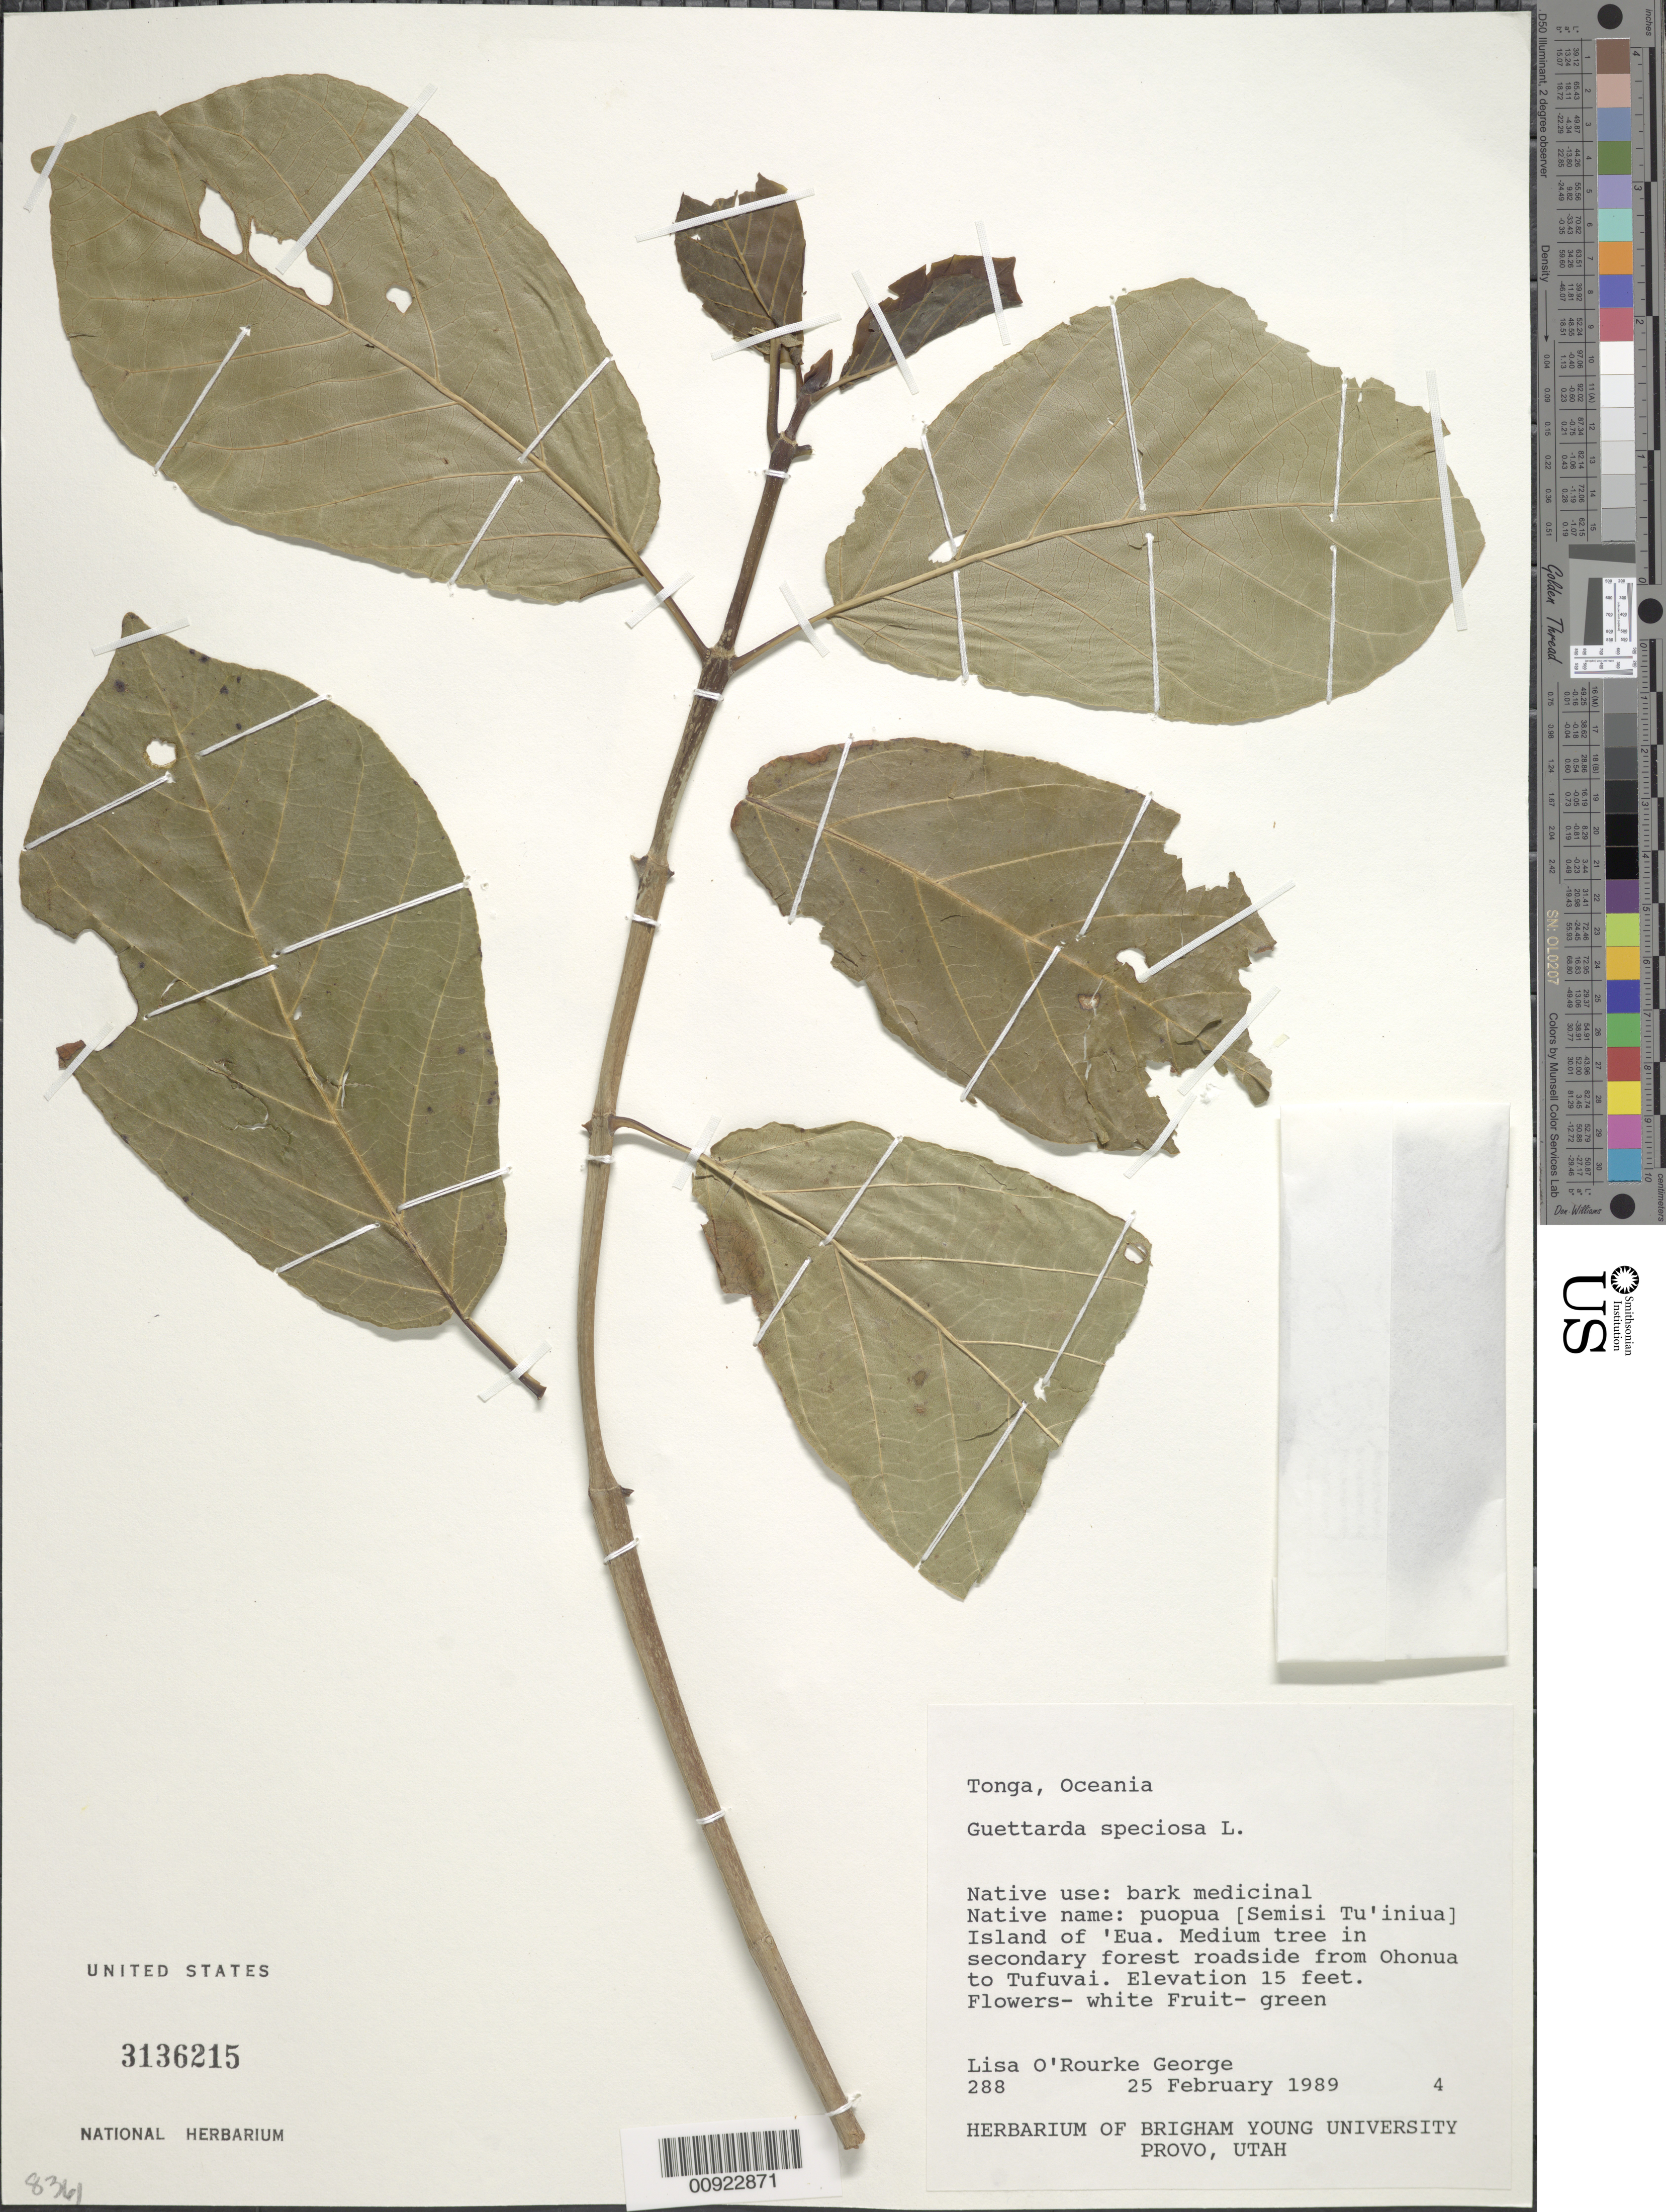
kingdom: Plantae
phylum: Tracheophyta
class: Magnoliopsida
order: Gentianales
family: Rubiaceae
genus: Guettarda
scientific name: Guettarda speciosa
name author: L.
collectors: L. George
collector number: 288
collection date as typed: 25 Feb 1989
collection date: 1989-02-25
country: Tonga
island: Eua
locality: Secondary forest roadside from Ohonua to Tufuvai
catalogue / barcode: US 3136215